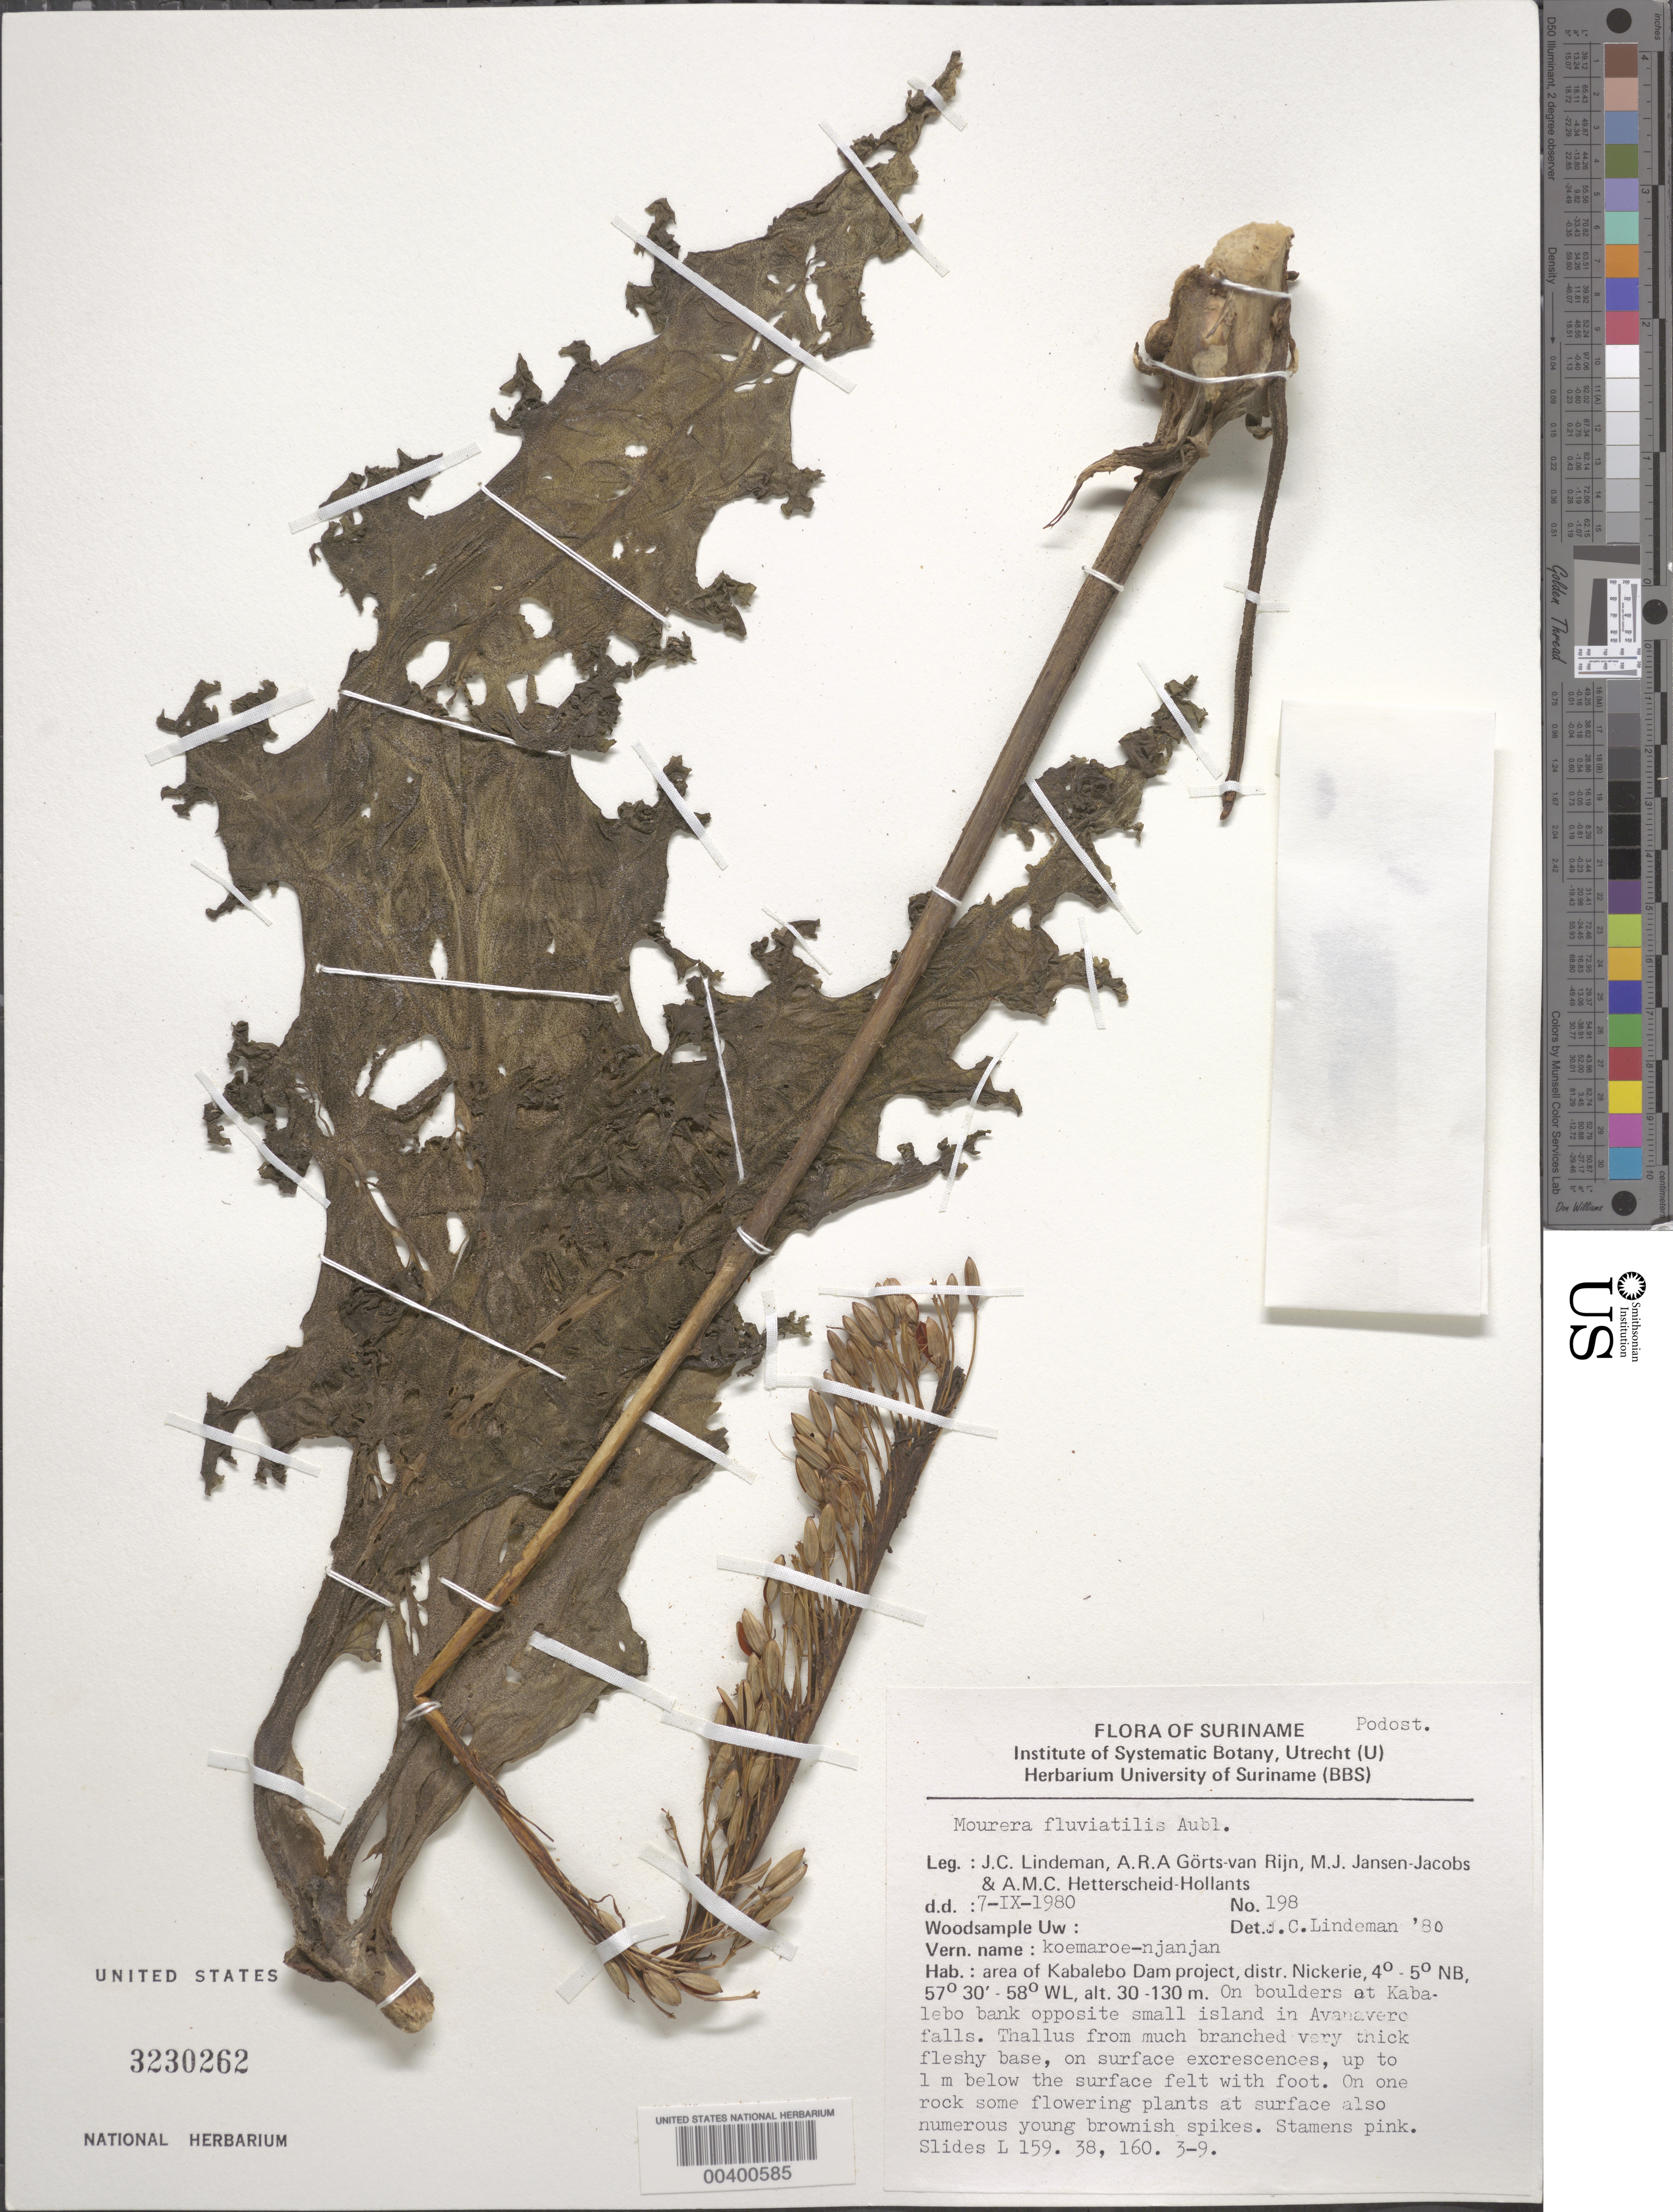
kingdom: Plantae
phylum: Tracheophyta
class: Magnoliopsida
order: Malpighiales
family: Podostemaceae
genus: Mourera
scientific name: Mourera fluviatilis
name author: Aubl.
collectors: J. C. Lindeman, A. .R. A. Görts-van Rijn & M. J. Jansen-Jacobs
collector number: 198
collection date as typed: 07 Sep 1980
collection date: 1980-09-07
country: Suriname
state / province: Nickerie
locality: Kabalebo dam project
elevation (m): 30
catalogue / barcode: US 3230262